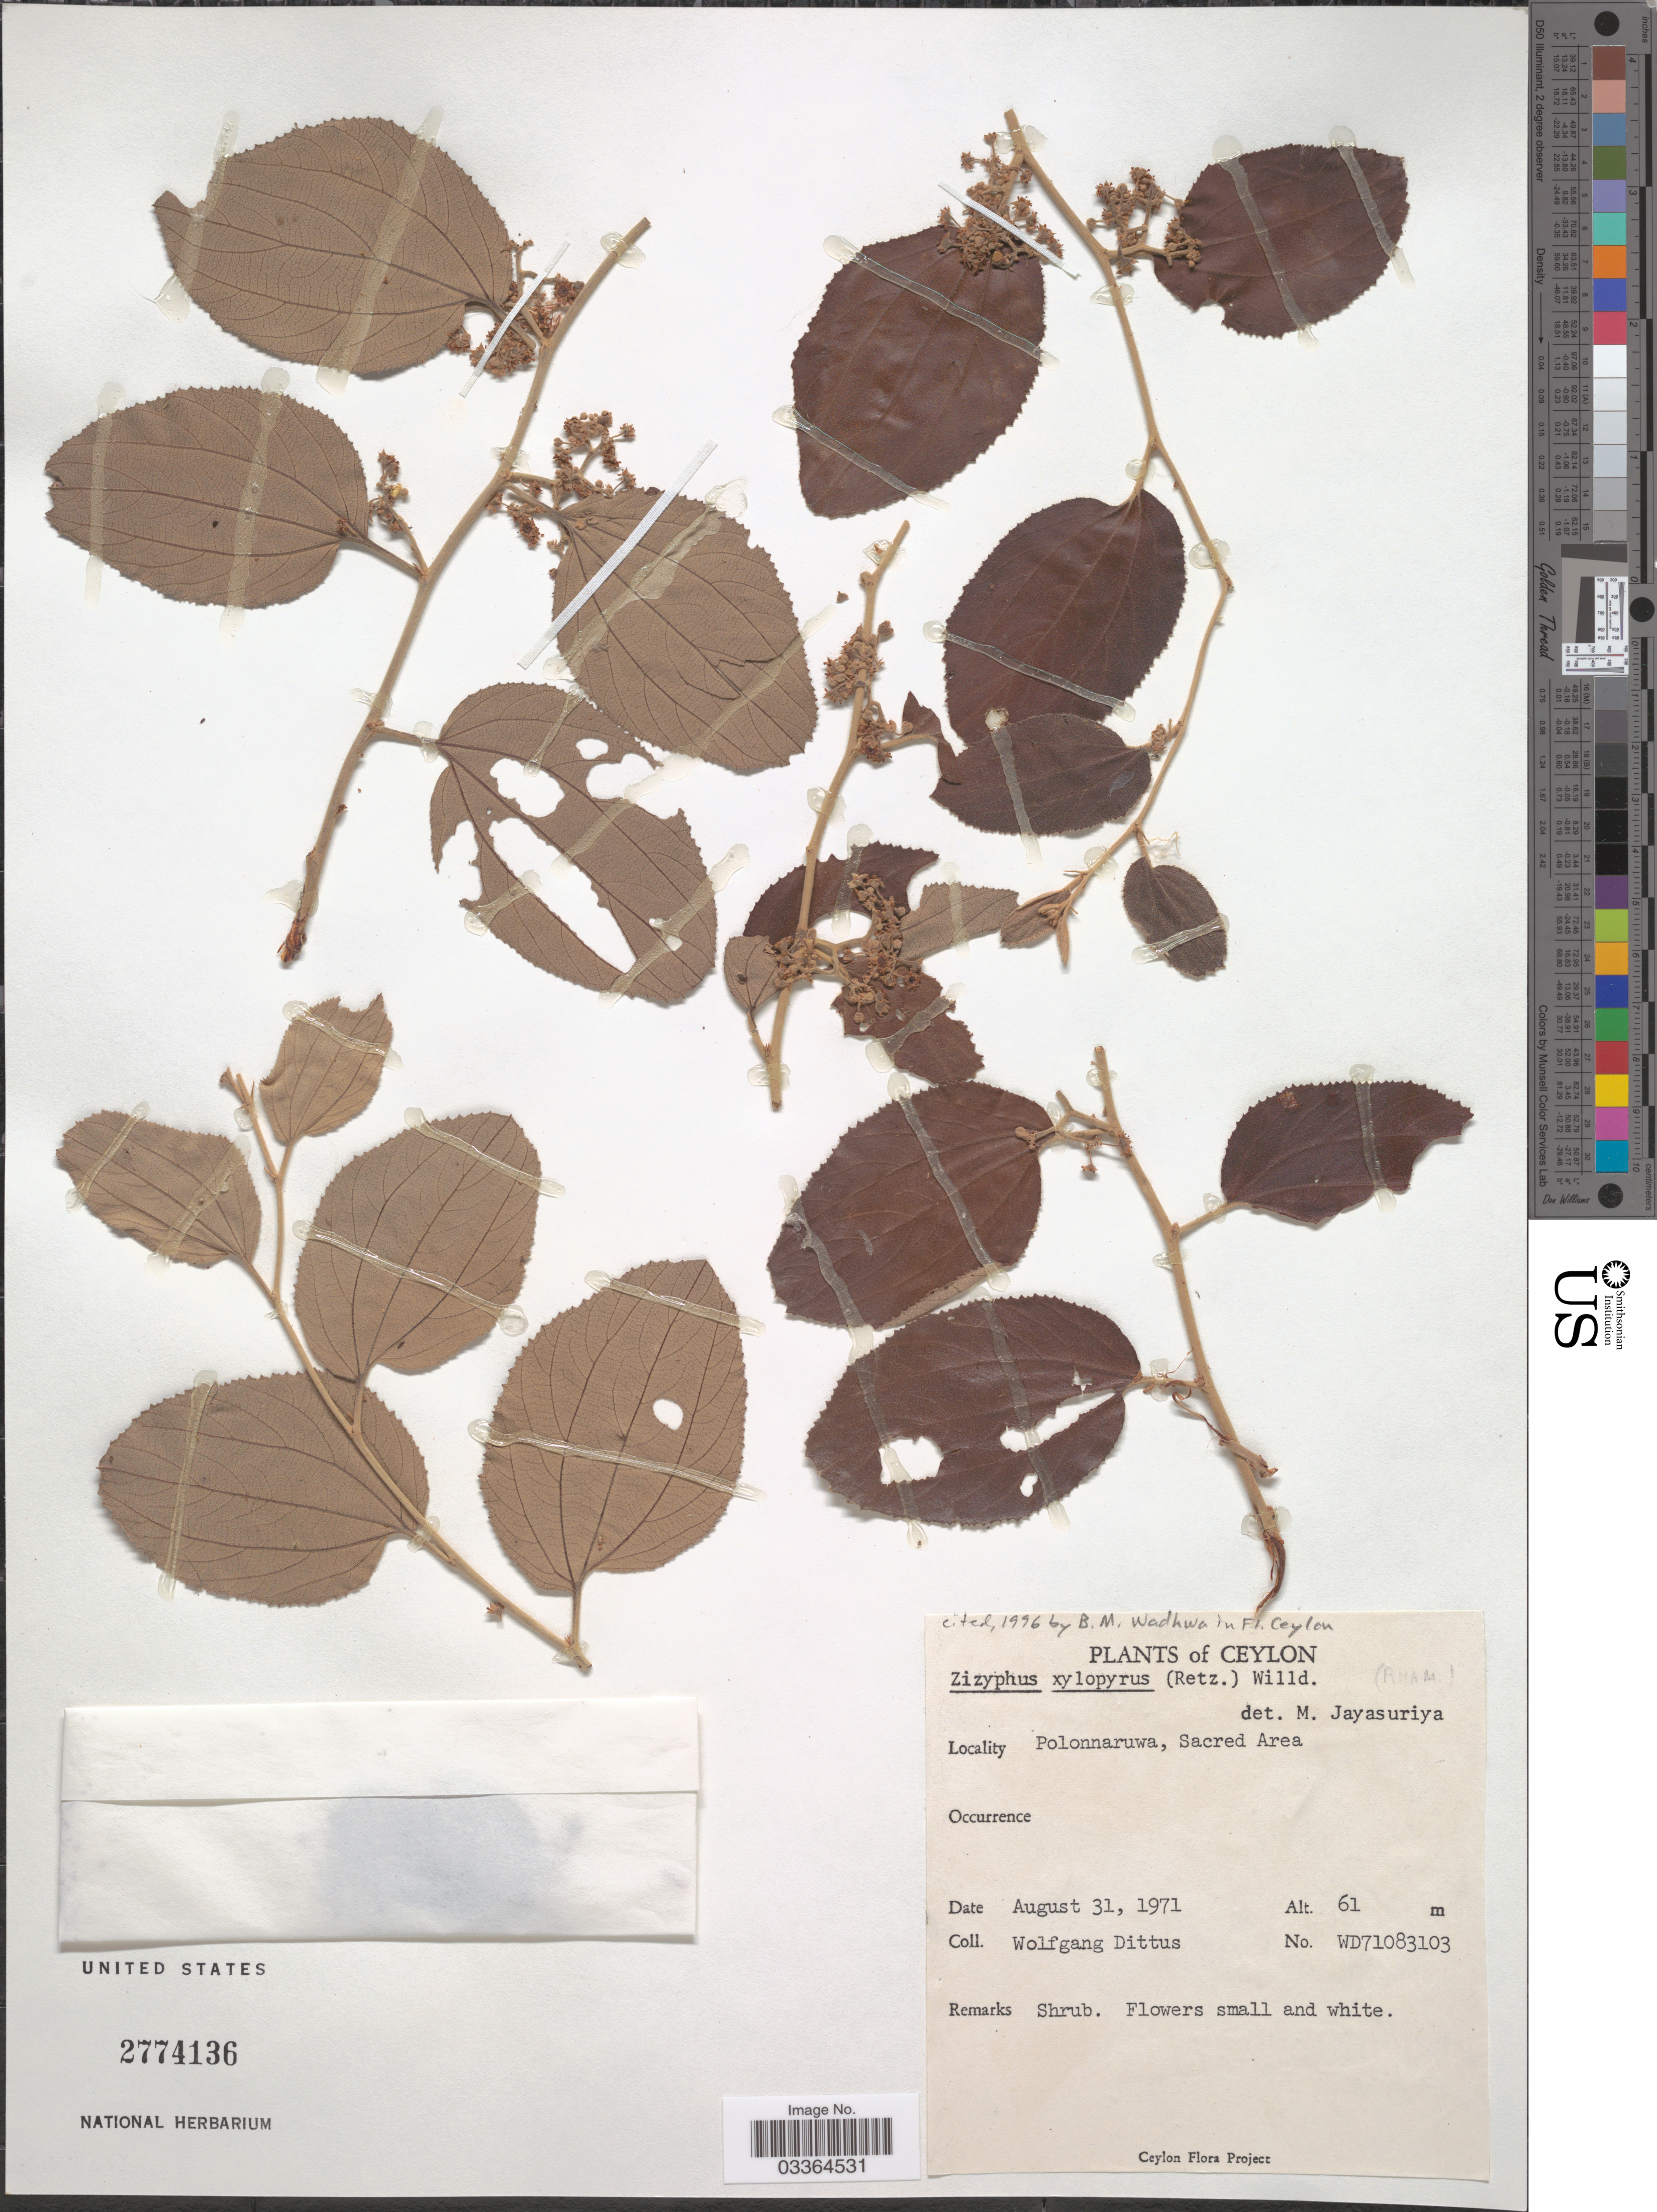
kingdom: Plantae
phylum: Tracheophyta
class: Magnoliopsida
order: Rosales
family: Rhamnaceae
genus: Ziziphus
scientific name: Ziziphus xylopyrus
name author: (Retz.) Willd.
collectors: W. Dittus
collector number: WD71083103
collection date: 1971-08-31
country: Sri Lanka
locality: Ceylon. Polonnaruwa, Sacred Area.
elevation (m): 61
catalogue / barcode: US 2774136